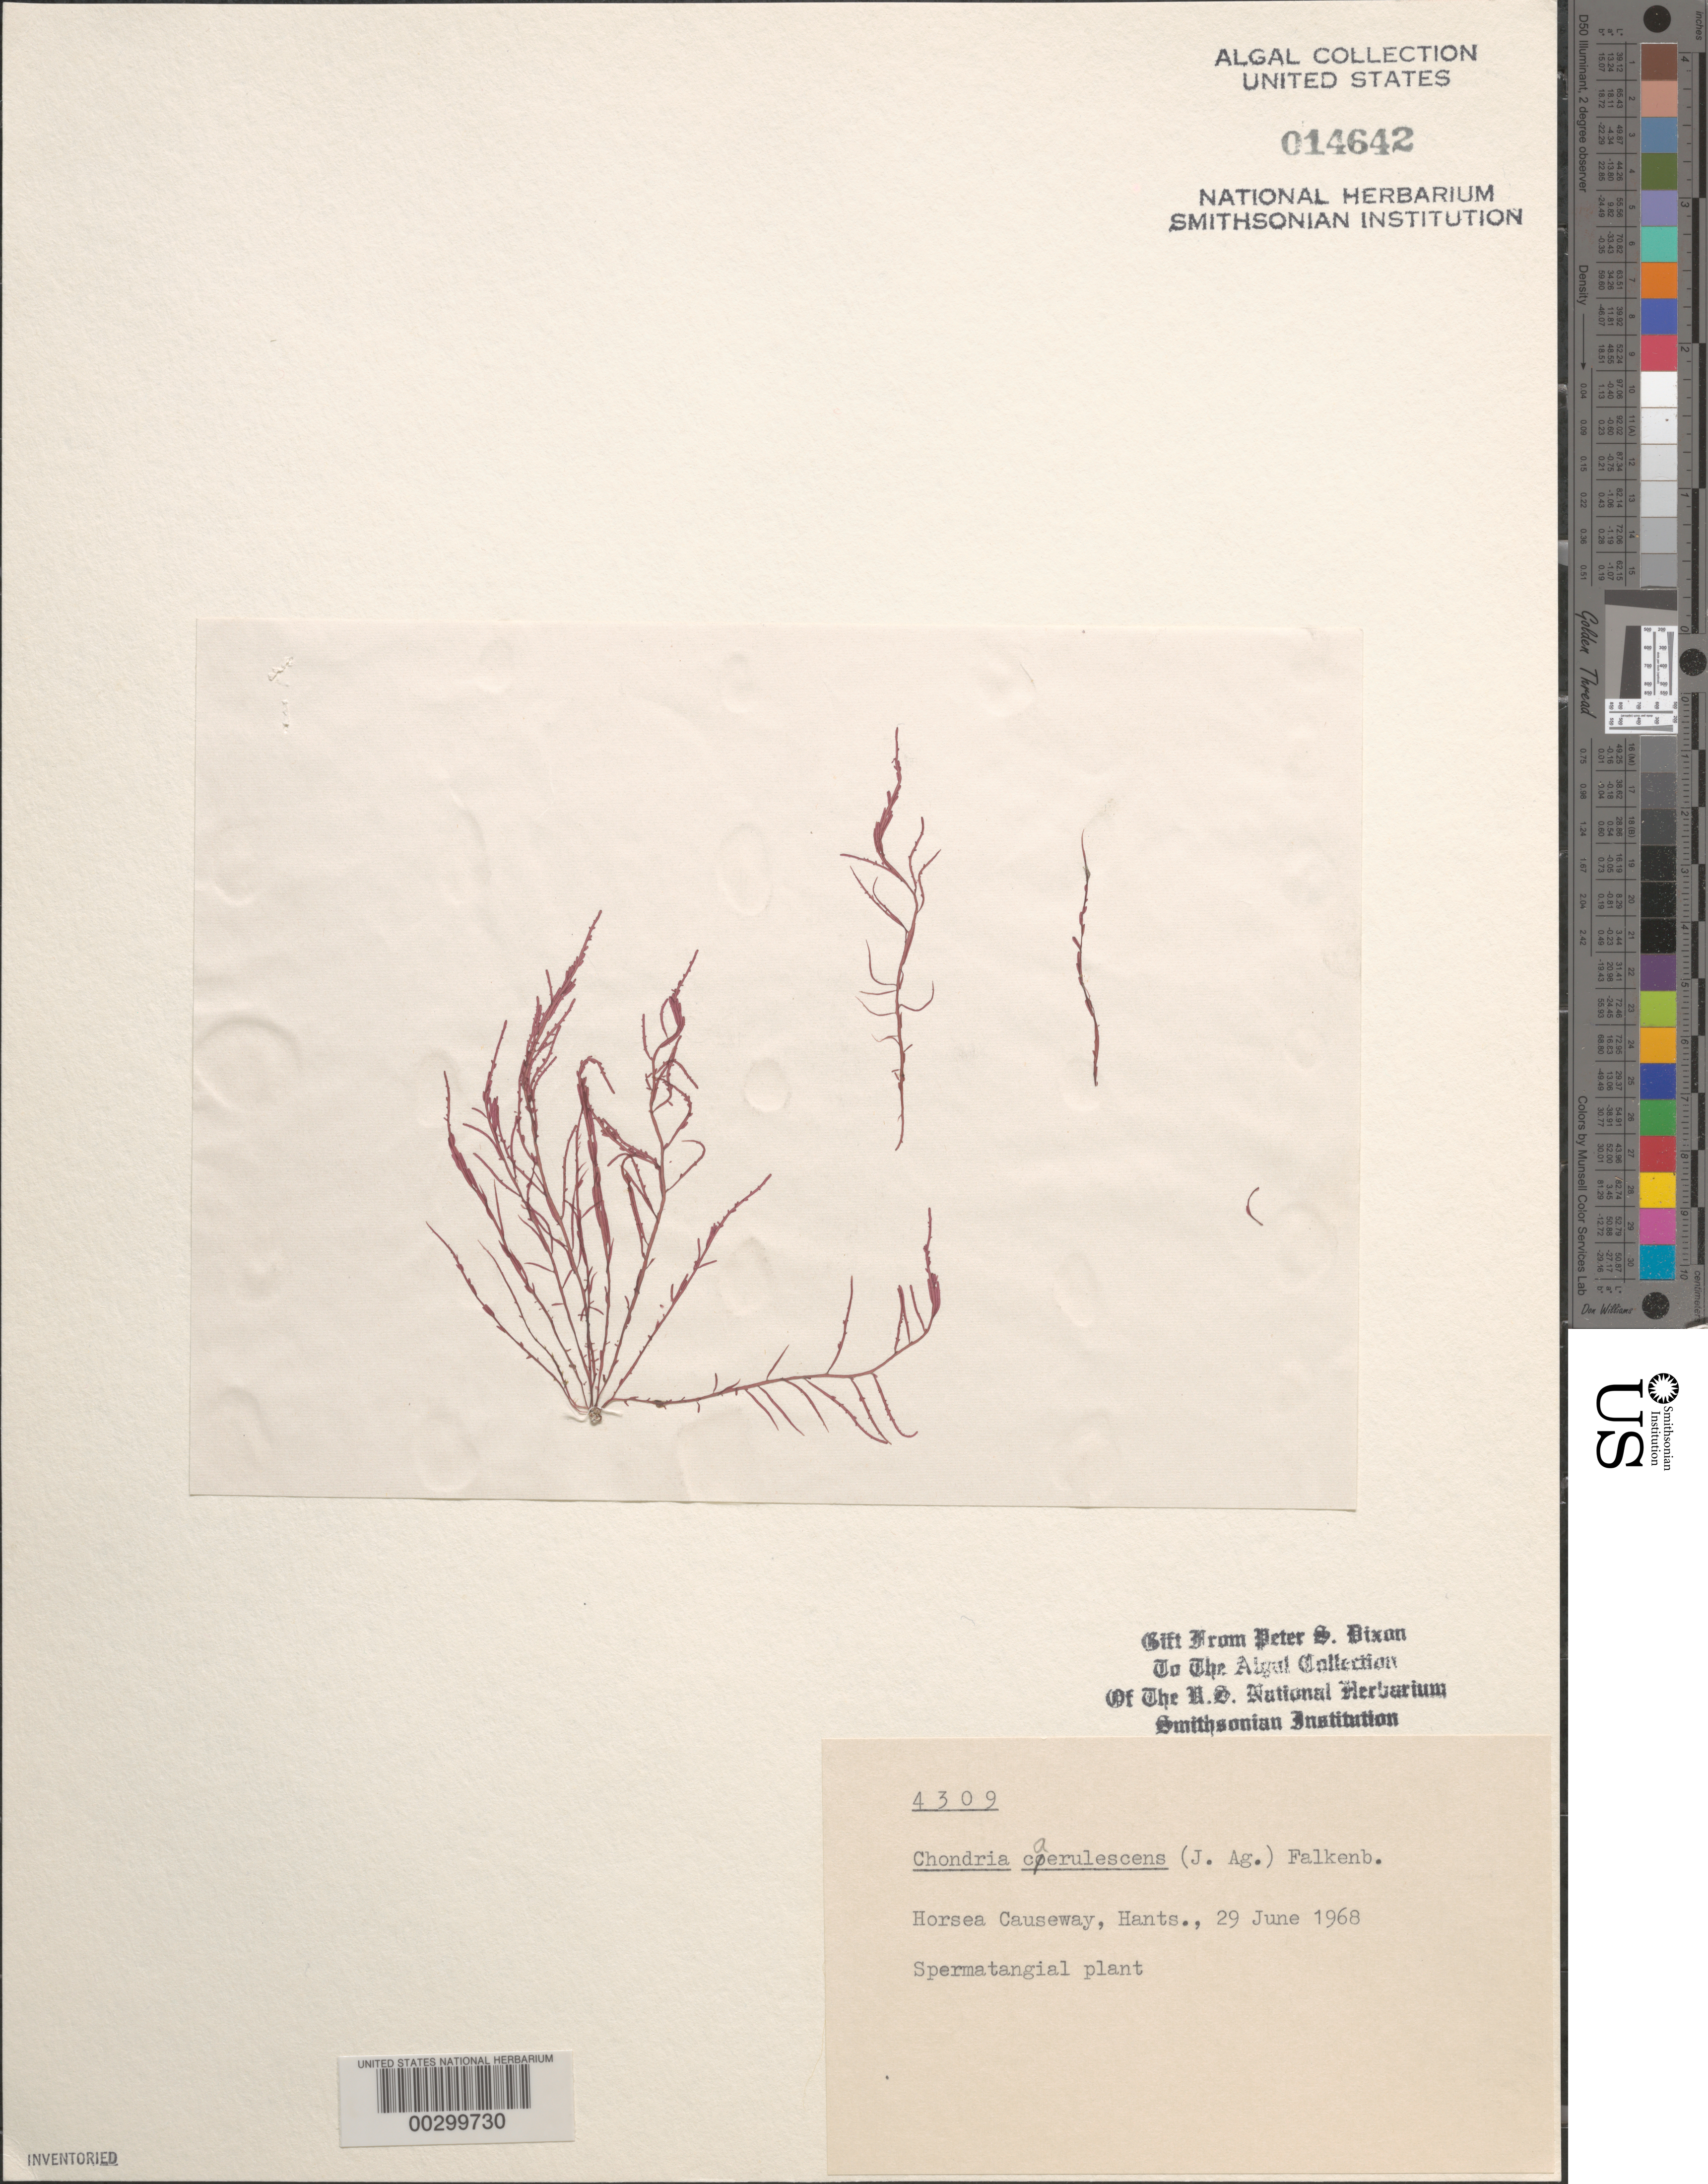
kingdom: Plantae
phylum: Rhodophyta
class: Florideophyceae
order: Ceramiales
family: Rhodomelaceae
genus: Chondria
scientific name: Chondria caerulescens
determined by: Dixon, P. S.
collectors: P. S. Dixon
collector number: PSD 4309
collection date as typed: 29 Jun 1968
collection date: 1968-06-29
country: United Kingdom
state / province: England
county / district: Hampshire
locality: Horsea Causeway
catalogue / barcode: US 14642